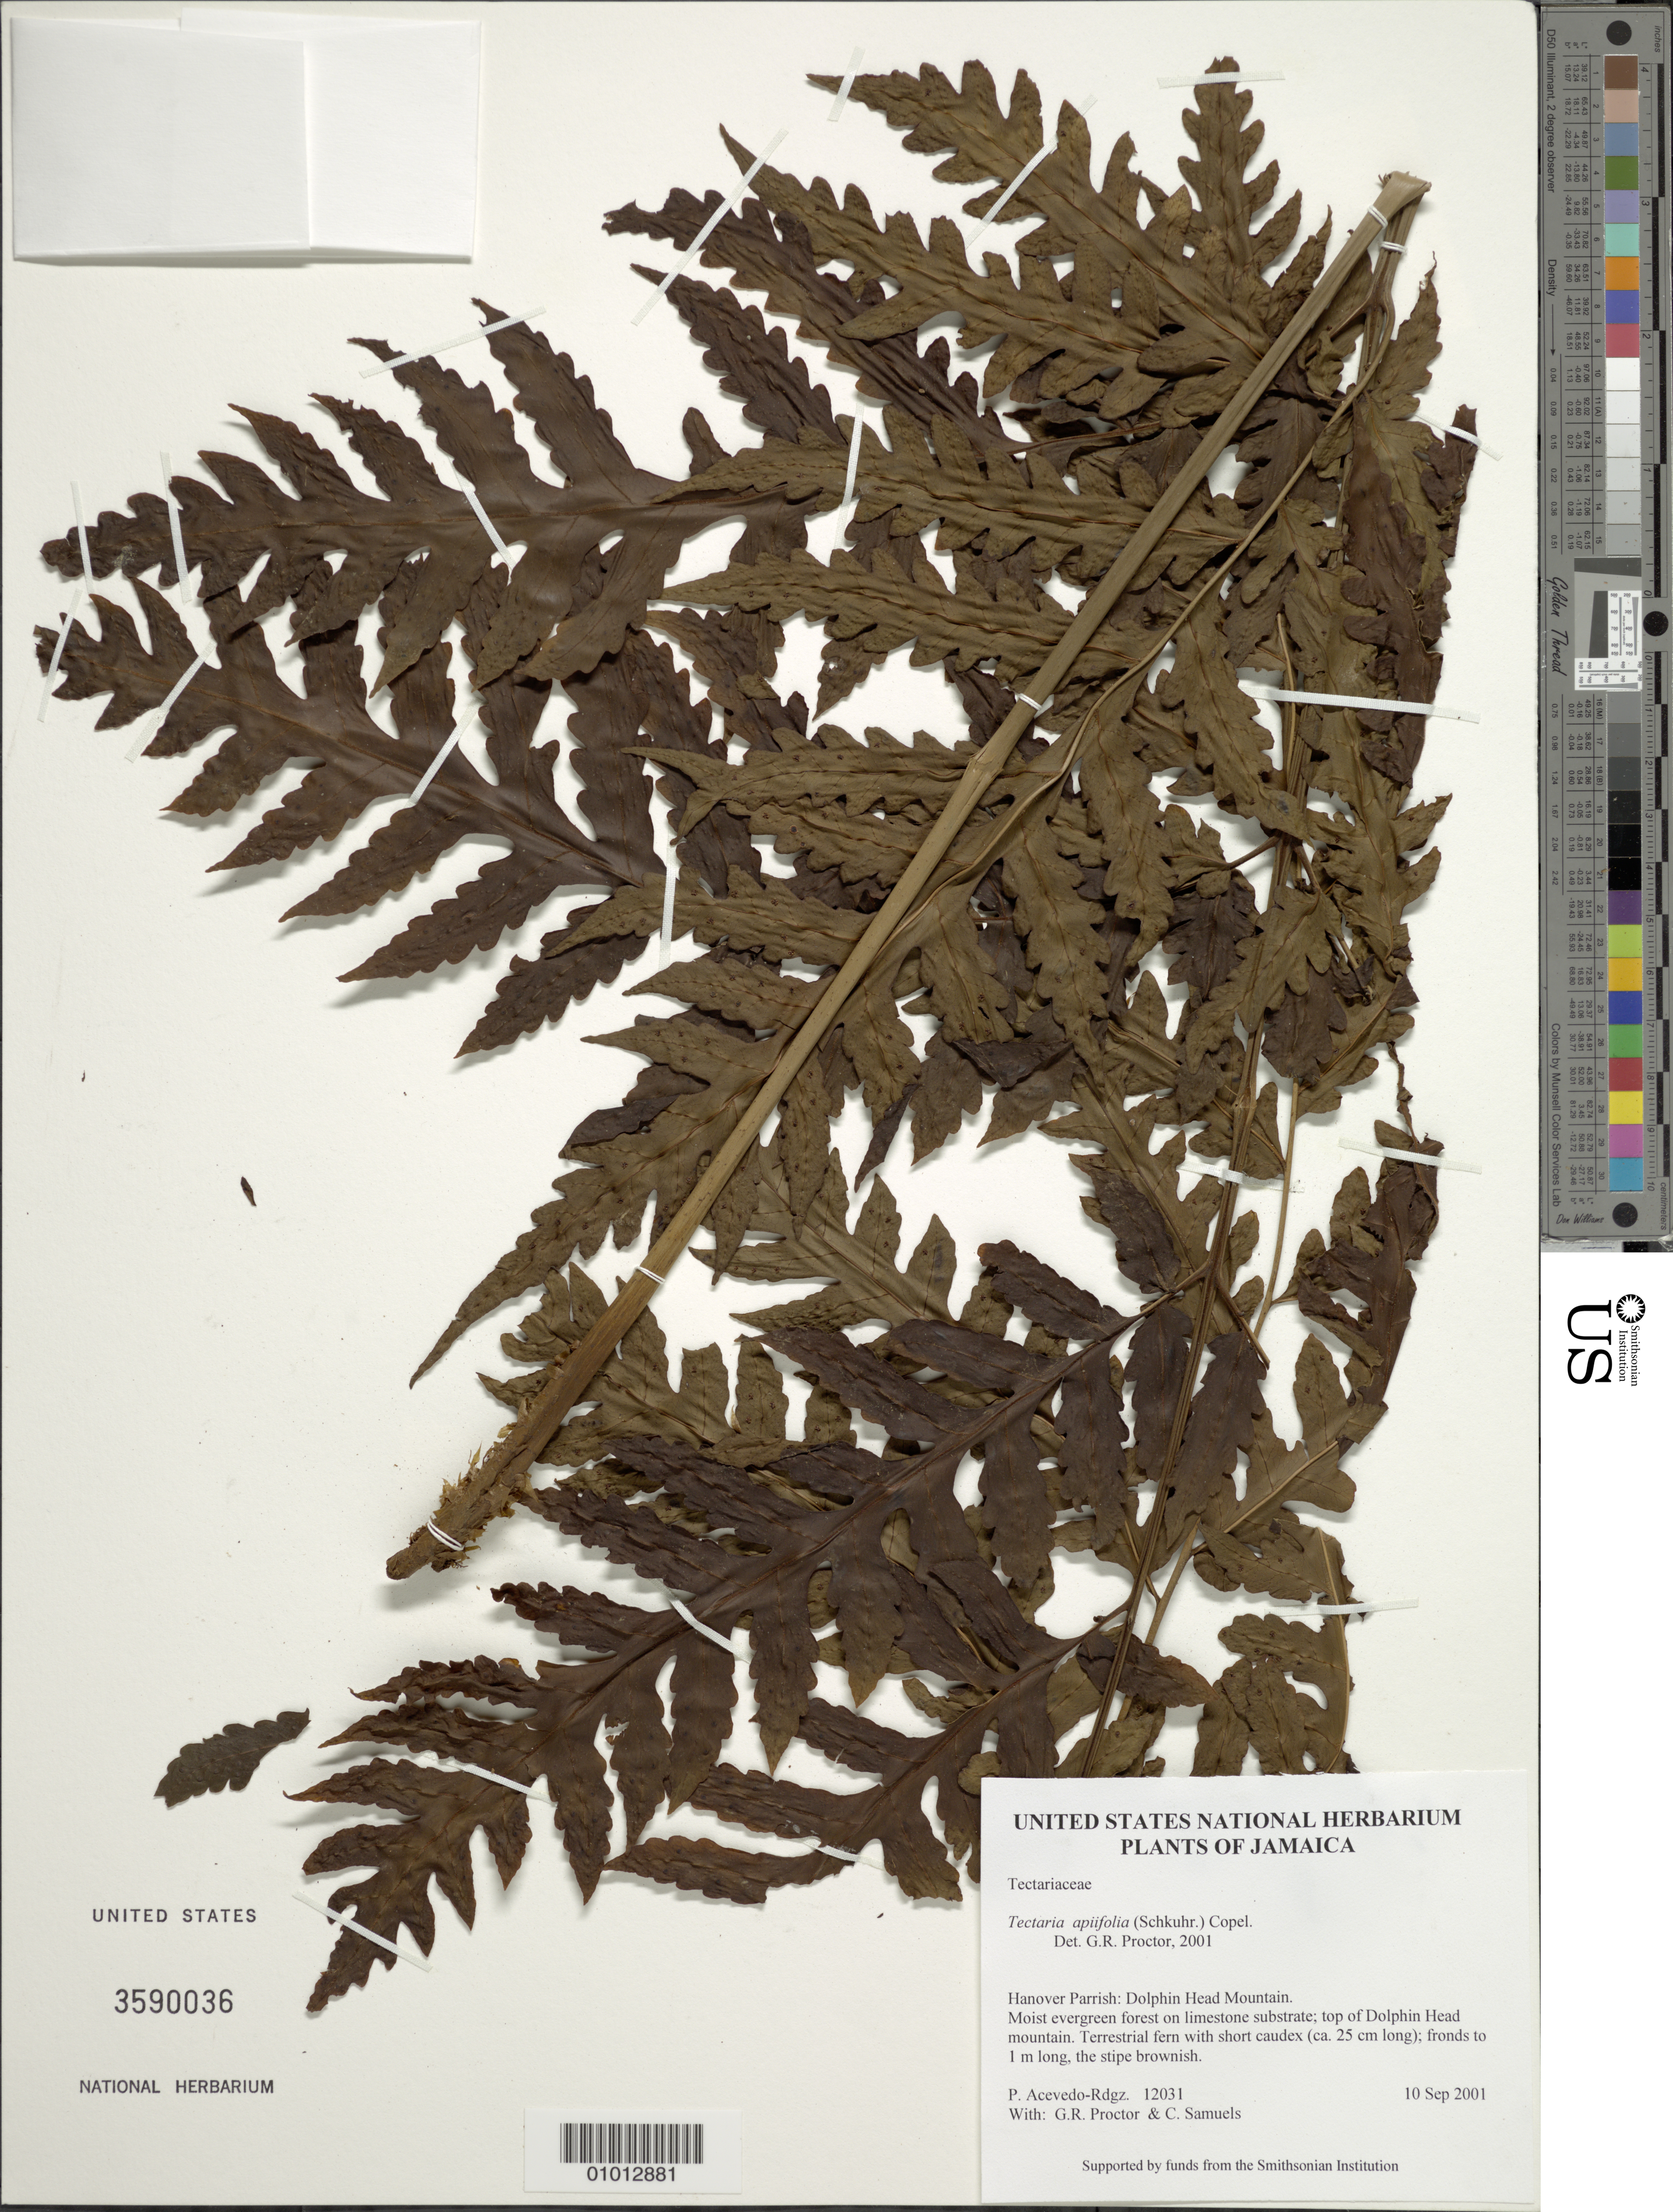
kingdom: Plantae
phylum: Tracheophyta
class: Polypodiopsida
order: Polypodiales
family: Tectariaceae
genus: Tectaria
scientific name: Tectaria apiifolia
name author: (Schkuhr) Copel.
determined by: Proctor, G. R.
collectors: P. Acevedo-Rodr., G. R. Proctor & C. Samuels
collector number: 12031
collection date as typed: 10 Sep 2001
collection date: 2001-09-10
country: Jamaica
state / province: Hanover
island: Jamaica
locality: Hanover Parrish: Dolphin Head Mountain.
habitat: Moist evergreen forest on limestone substrate; top of Dolphin Head mountain.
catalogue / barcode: US 3590036